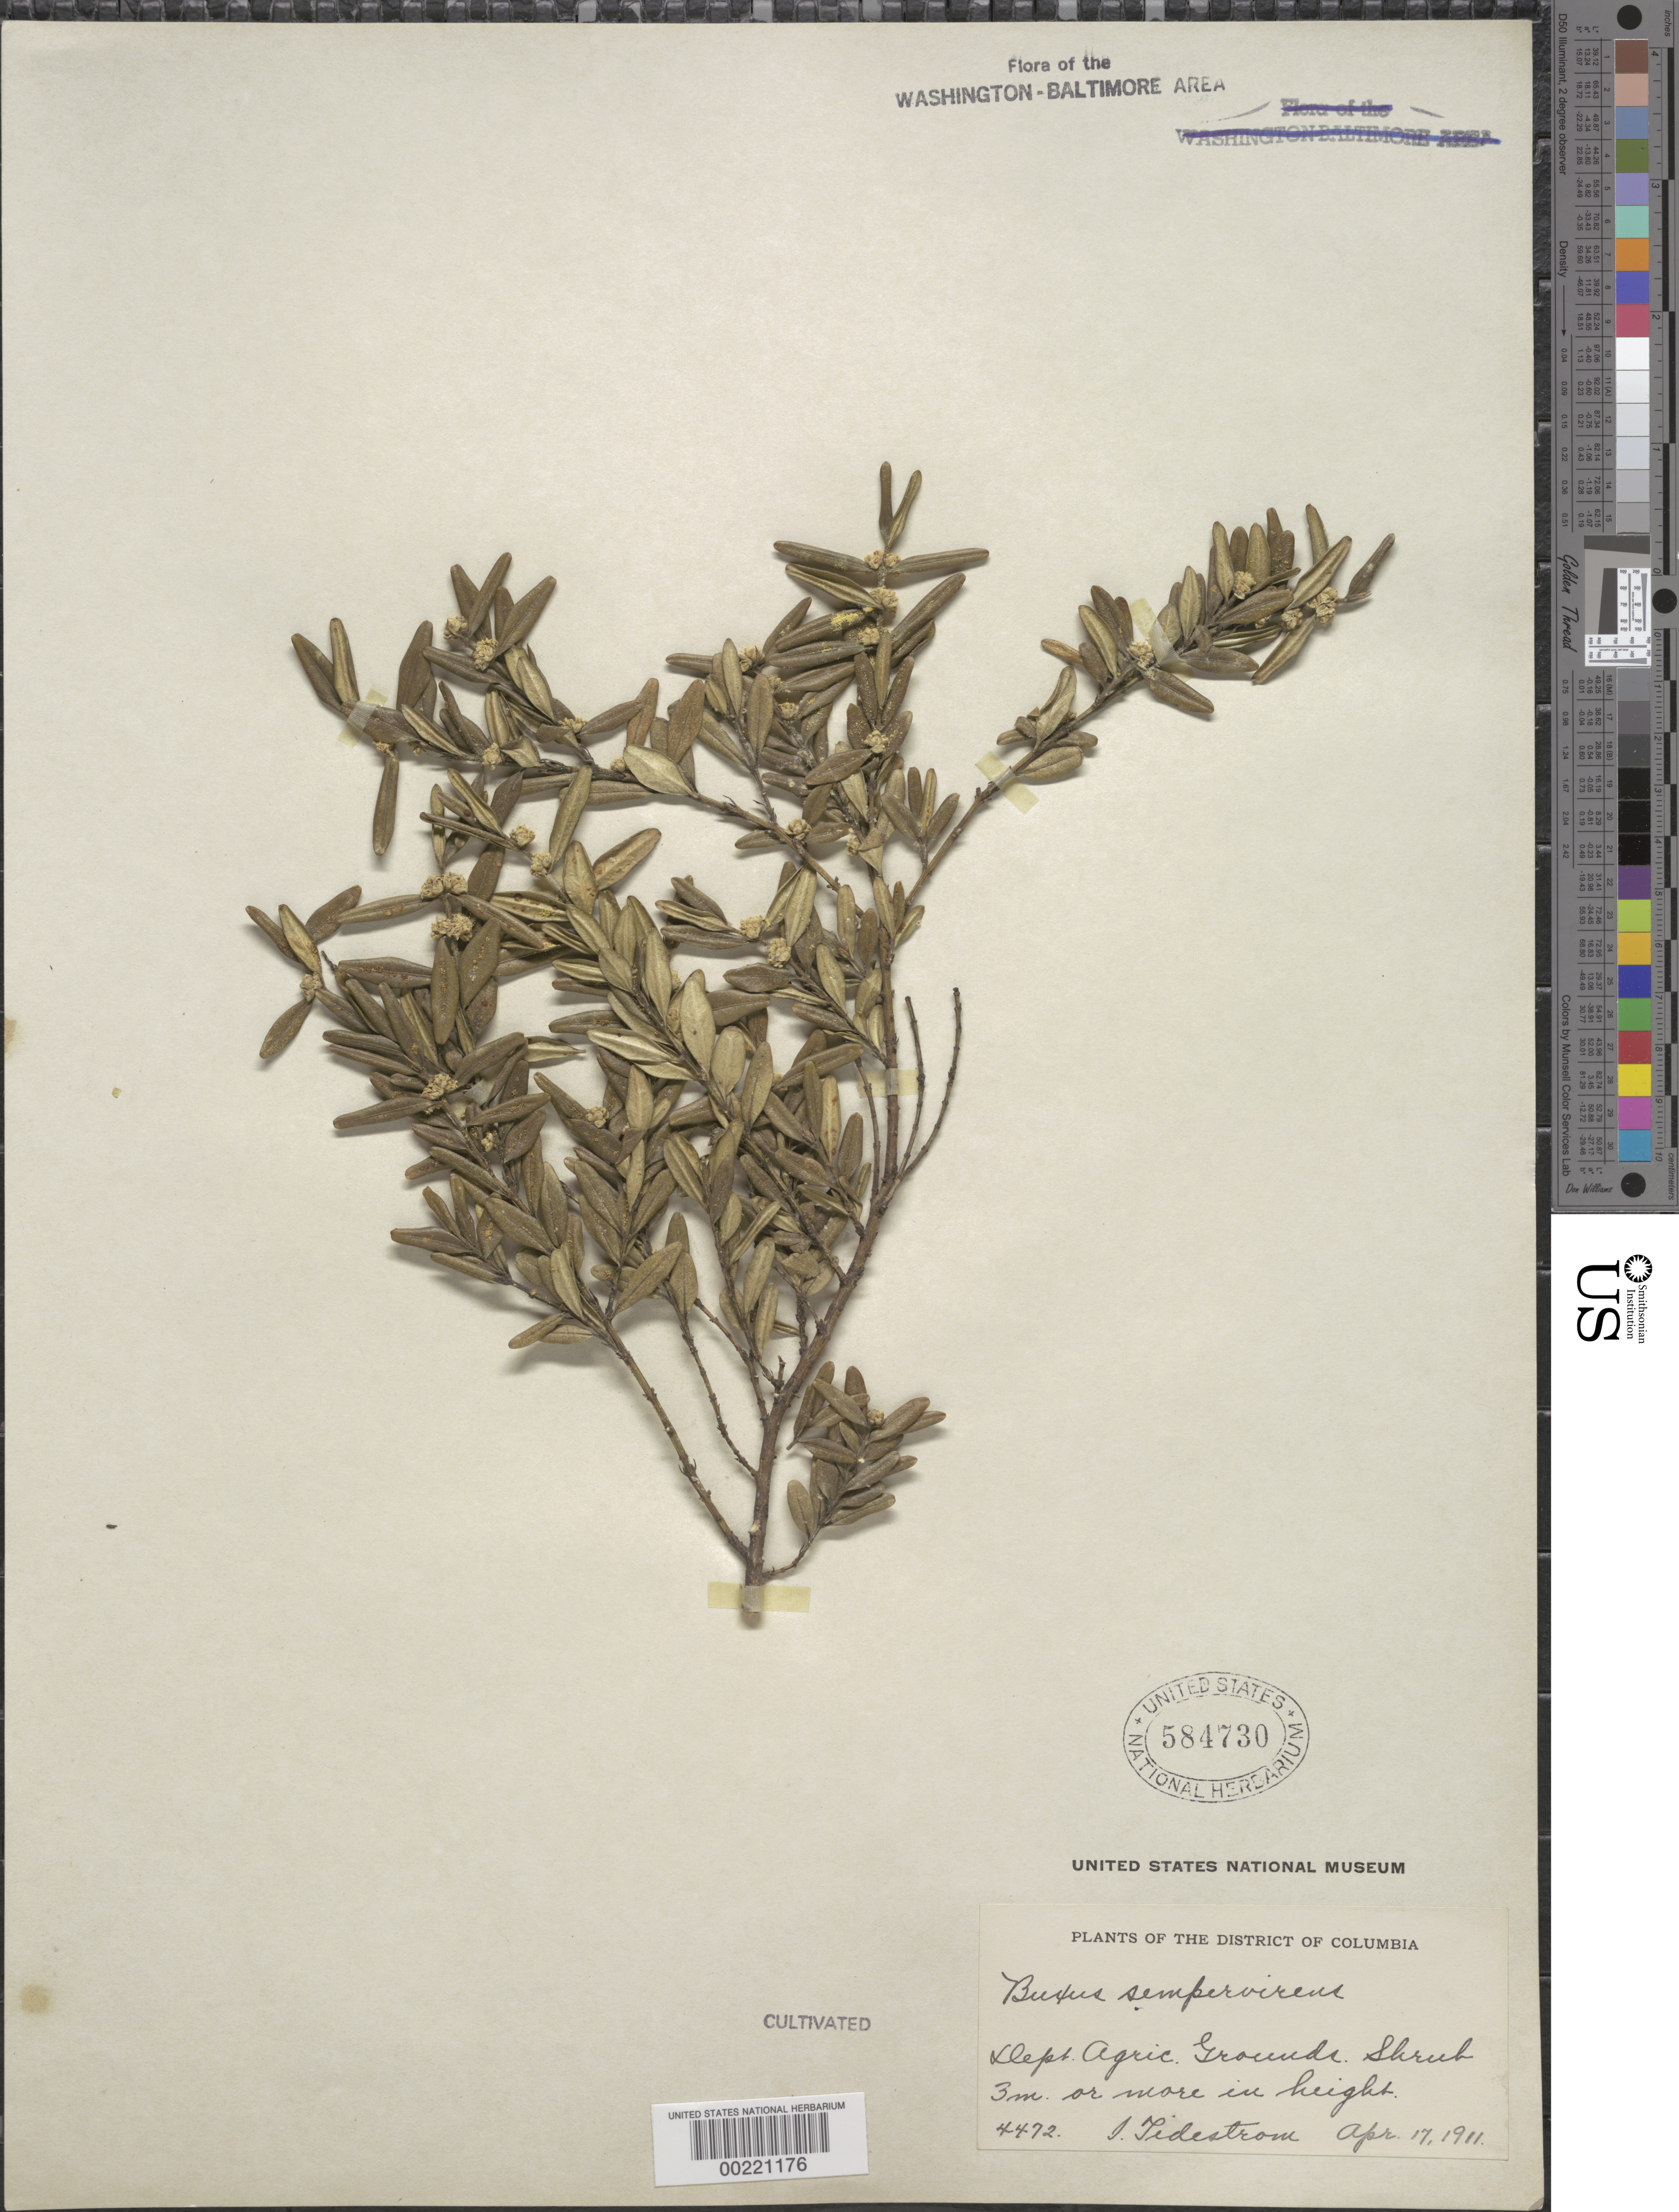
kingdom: Plantae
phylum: Tracheophyta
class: Magnoliopsida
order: Buxales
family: Buxaceae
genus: Buxus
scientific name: Buxus sempervirens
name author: L.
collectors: I. F. Tidestrom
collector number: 4472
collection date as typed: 17 Apr 1911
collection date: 1911-04-17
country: United States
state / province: District of Columbia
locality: Agriculture grounds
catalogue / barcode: US 584730